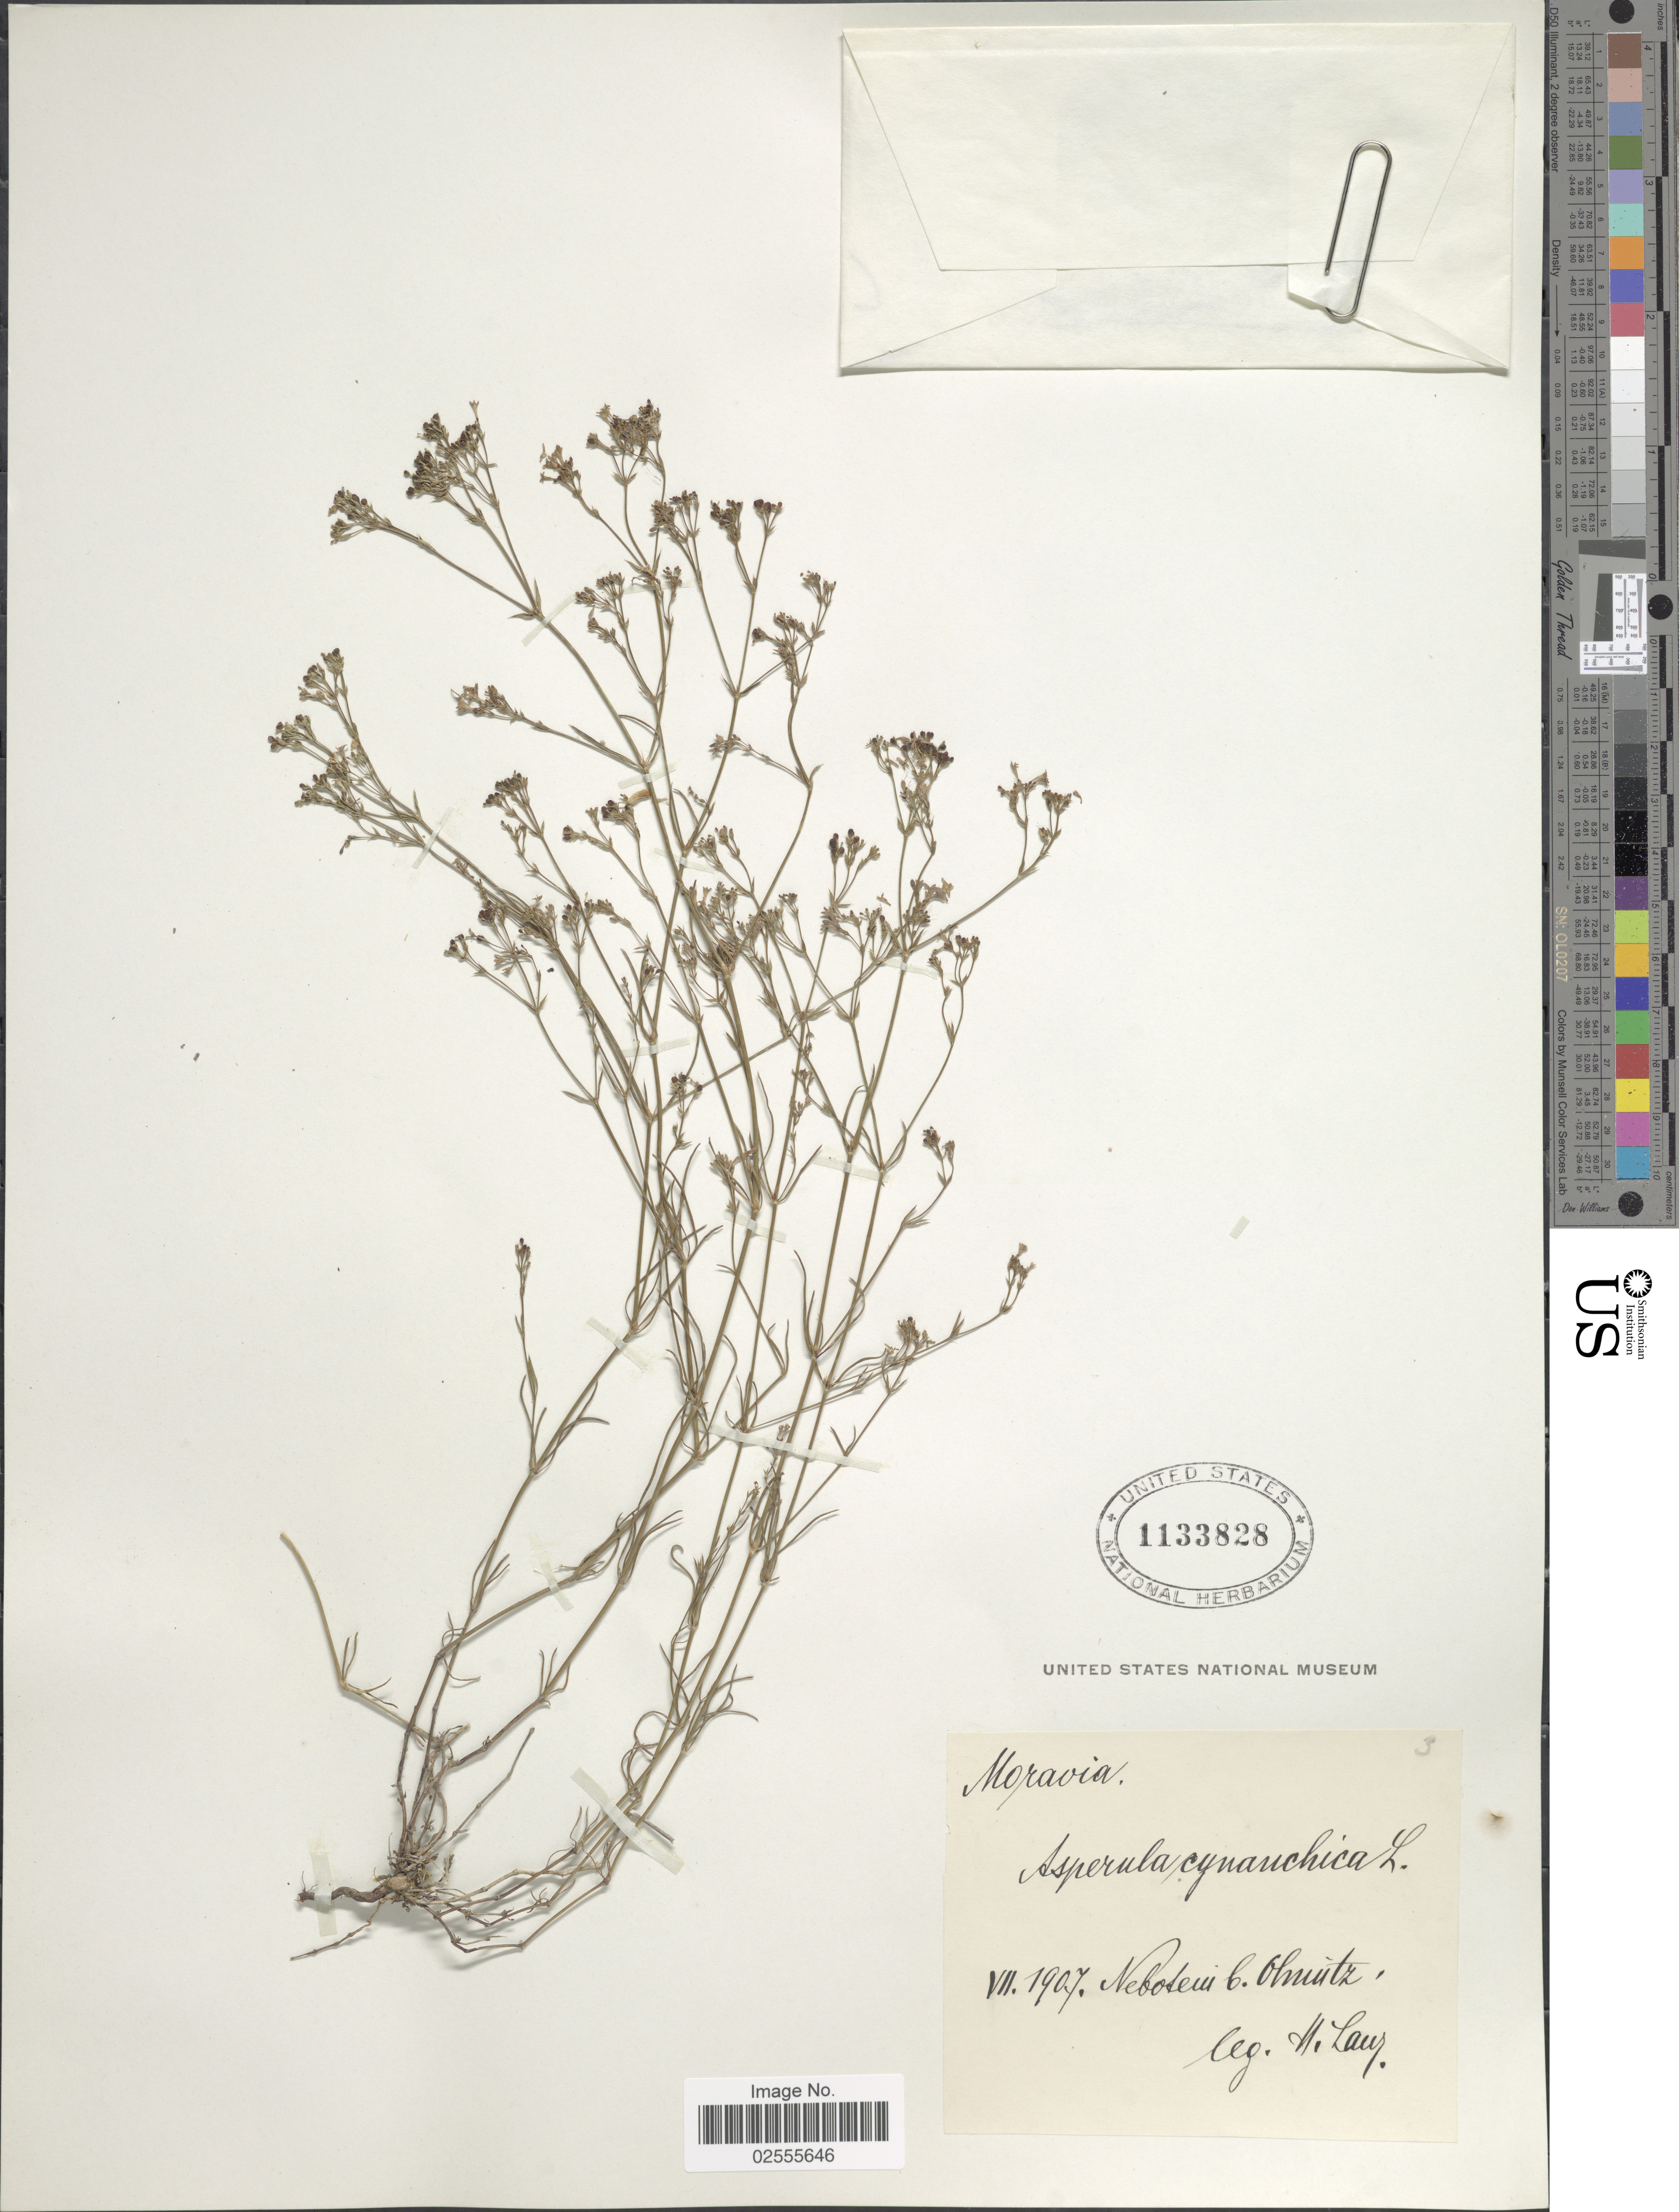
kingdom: Plantae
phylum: Tracheophyta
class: Magnoliopsida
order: Gentianales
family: Rubiaceae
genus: Asperula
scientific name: Asperula cynanchica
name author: L.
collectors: H. Lacey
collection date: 1907-07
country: Czechia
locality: Moravia, Nebotew b. Olmutz. [interpreted]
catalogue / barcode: US 1133828